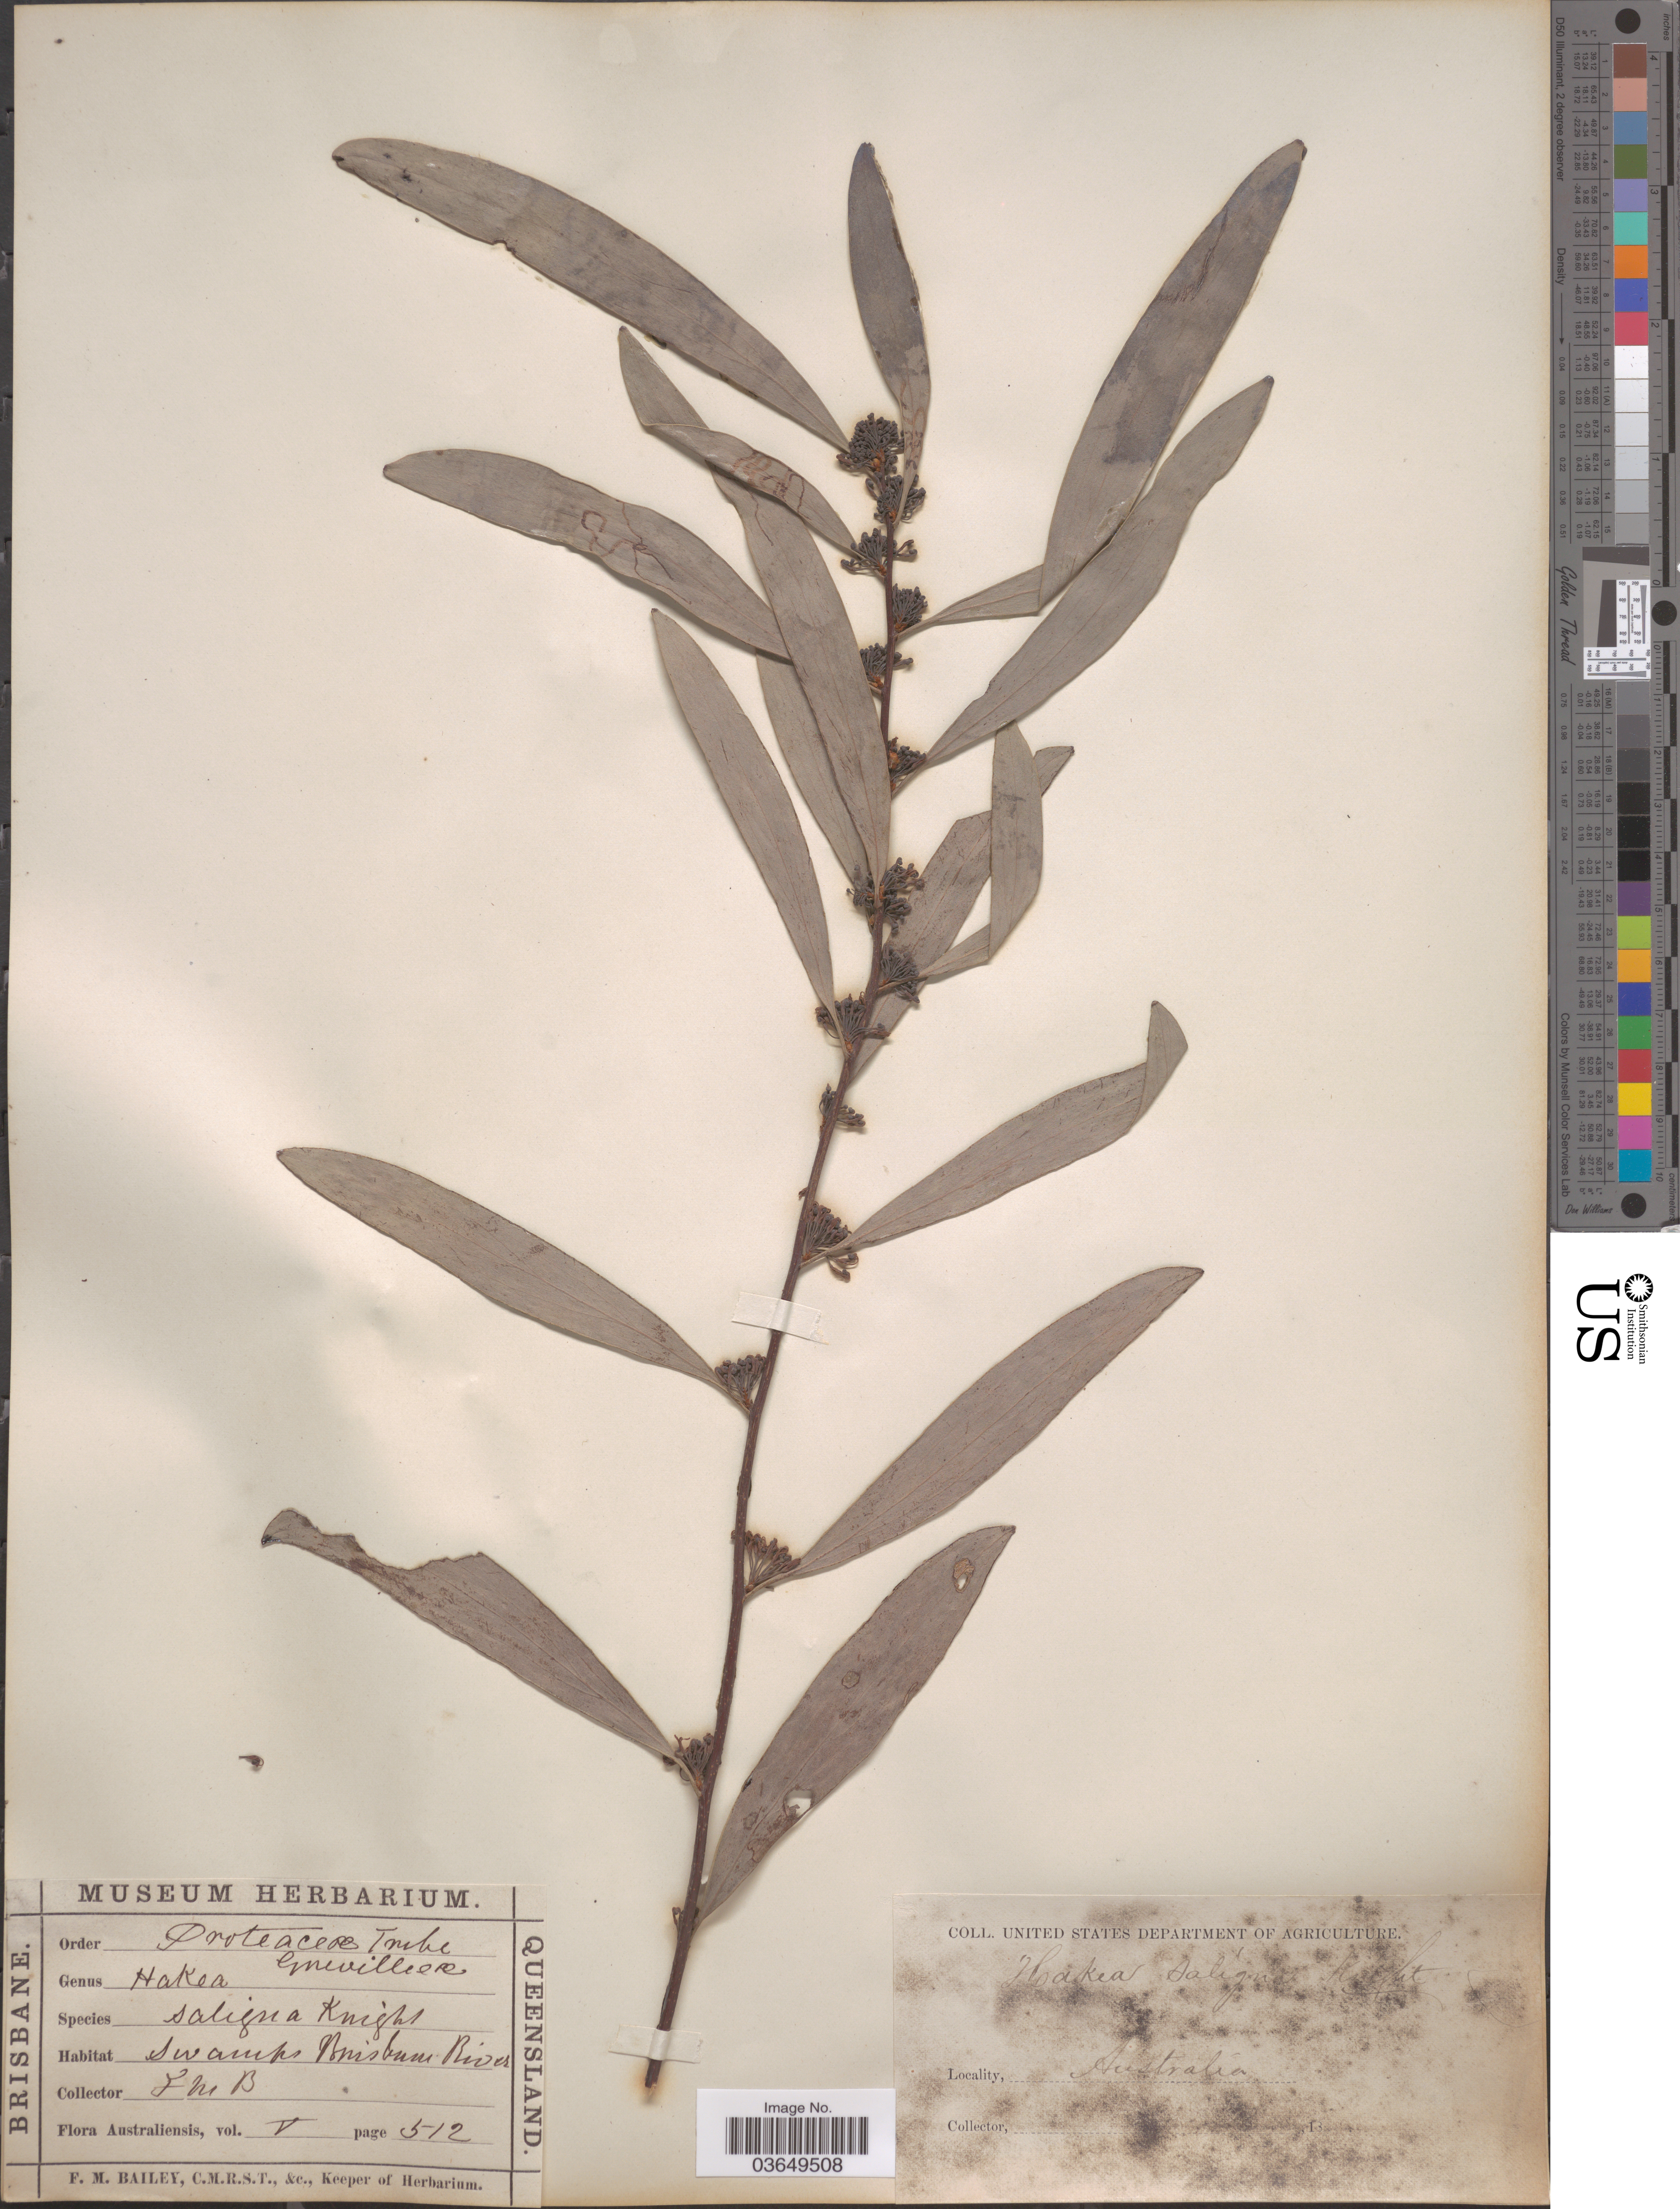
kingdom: Plantae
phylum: Tracheophyta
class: Magnoliopsida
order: Proteales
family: Proteaceae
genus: Hakea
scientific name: Hakea saligna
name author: (Andrews) Knight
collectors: F. M. Bailey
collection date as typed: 18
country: Australia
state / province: Queensland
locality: Swamps Brisbane River.